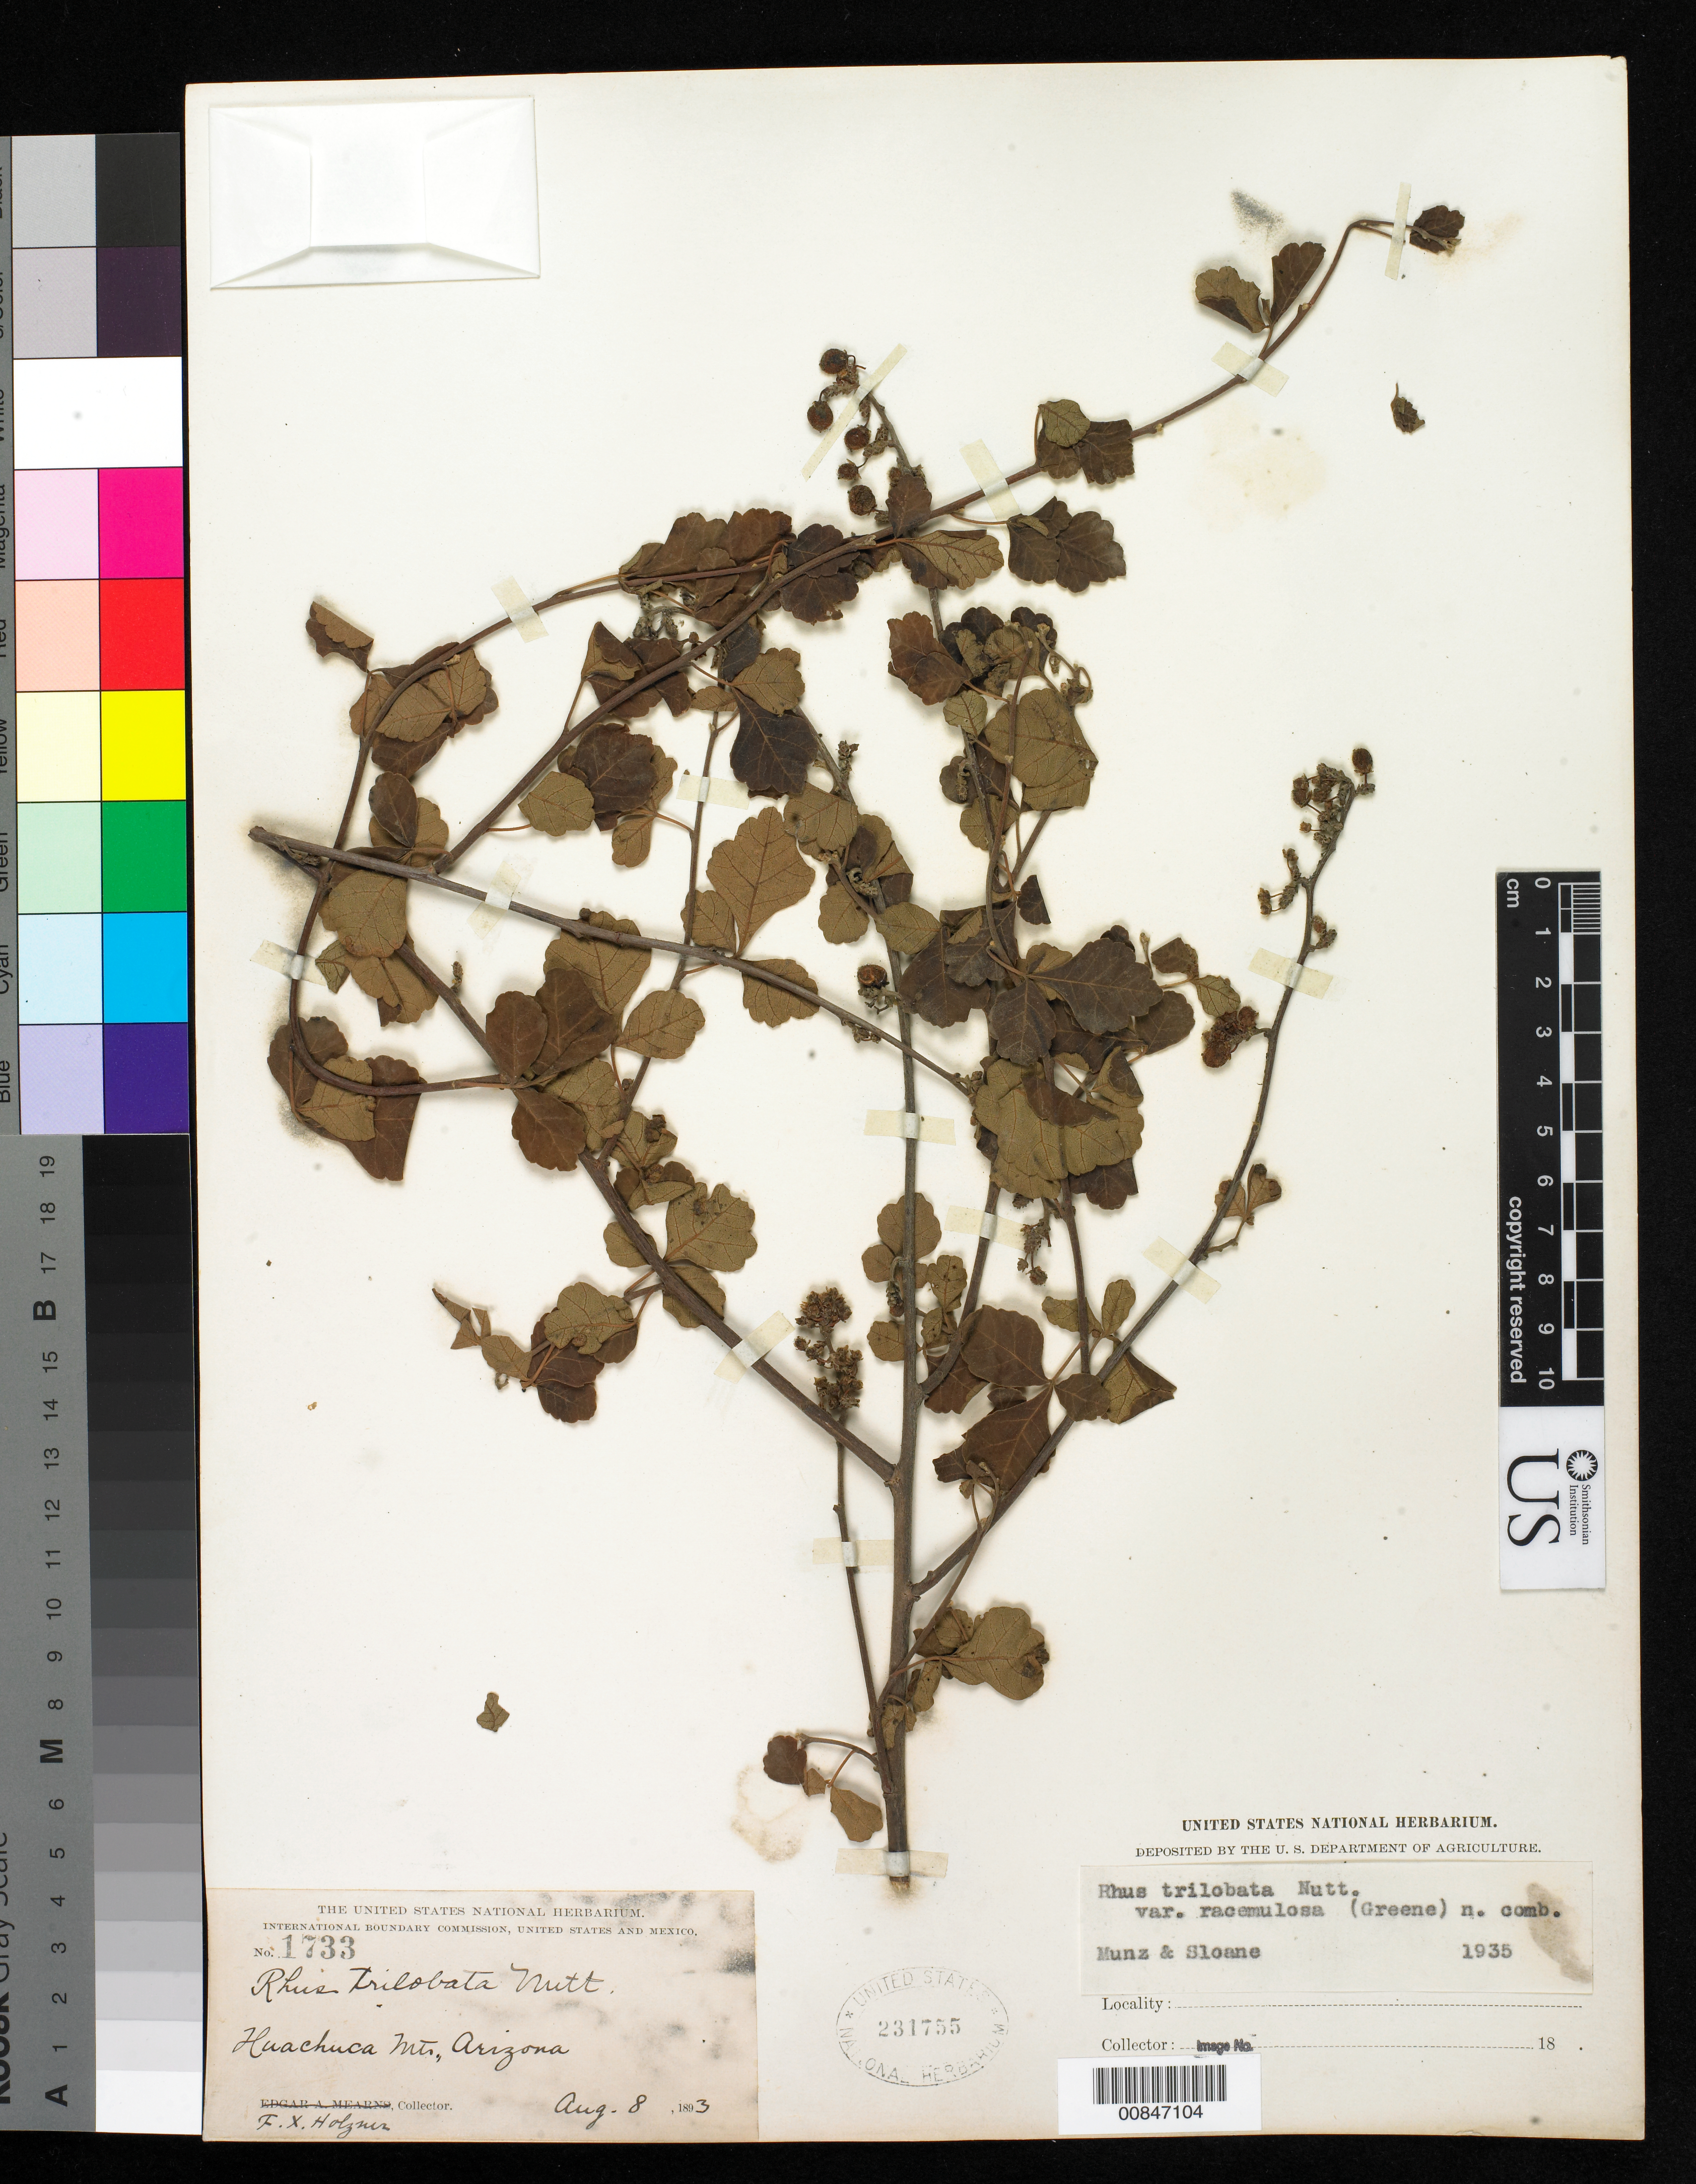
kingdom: Plantae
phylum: Tracheophyta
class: Magnoliopsida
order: Sapindales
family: Anacardiaceae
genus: Rhus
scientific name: Rhus trilobata var. racemulosa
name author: (Greene) F.A. Barkley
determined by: Munz, Philip A.; Sloane, Boyd L.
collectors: F. X. Holzner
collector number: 1733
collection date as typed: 08 Aug 1893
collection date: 1893-08-08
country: United States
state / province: Arizona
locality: Huachuca Mts.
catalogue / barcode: US 231755